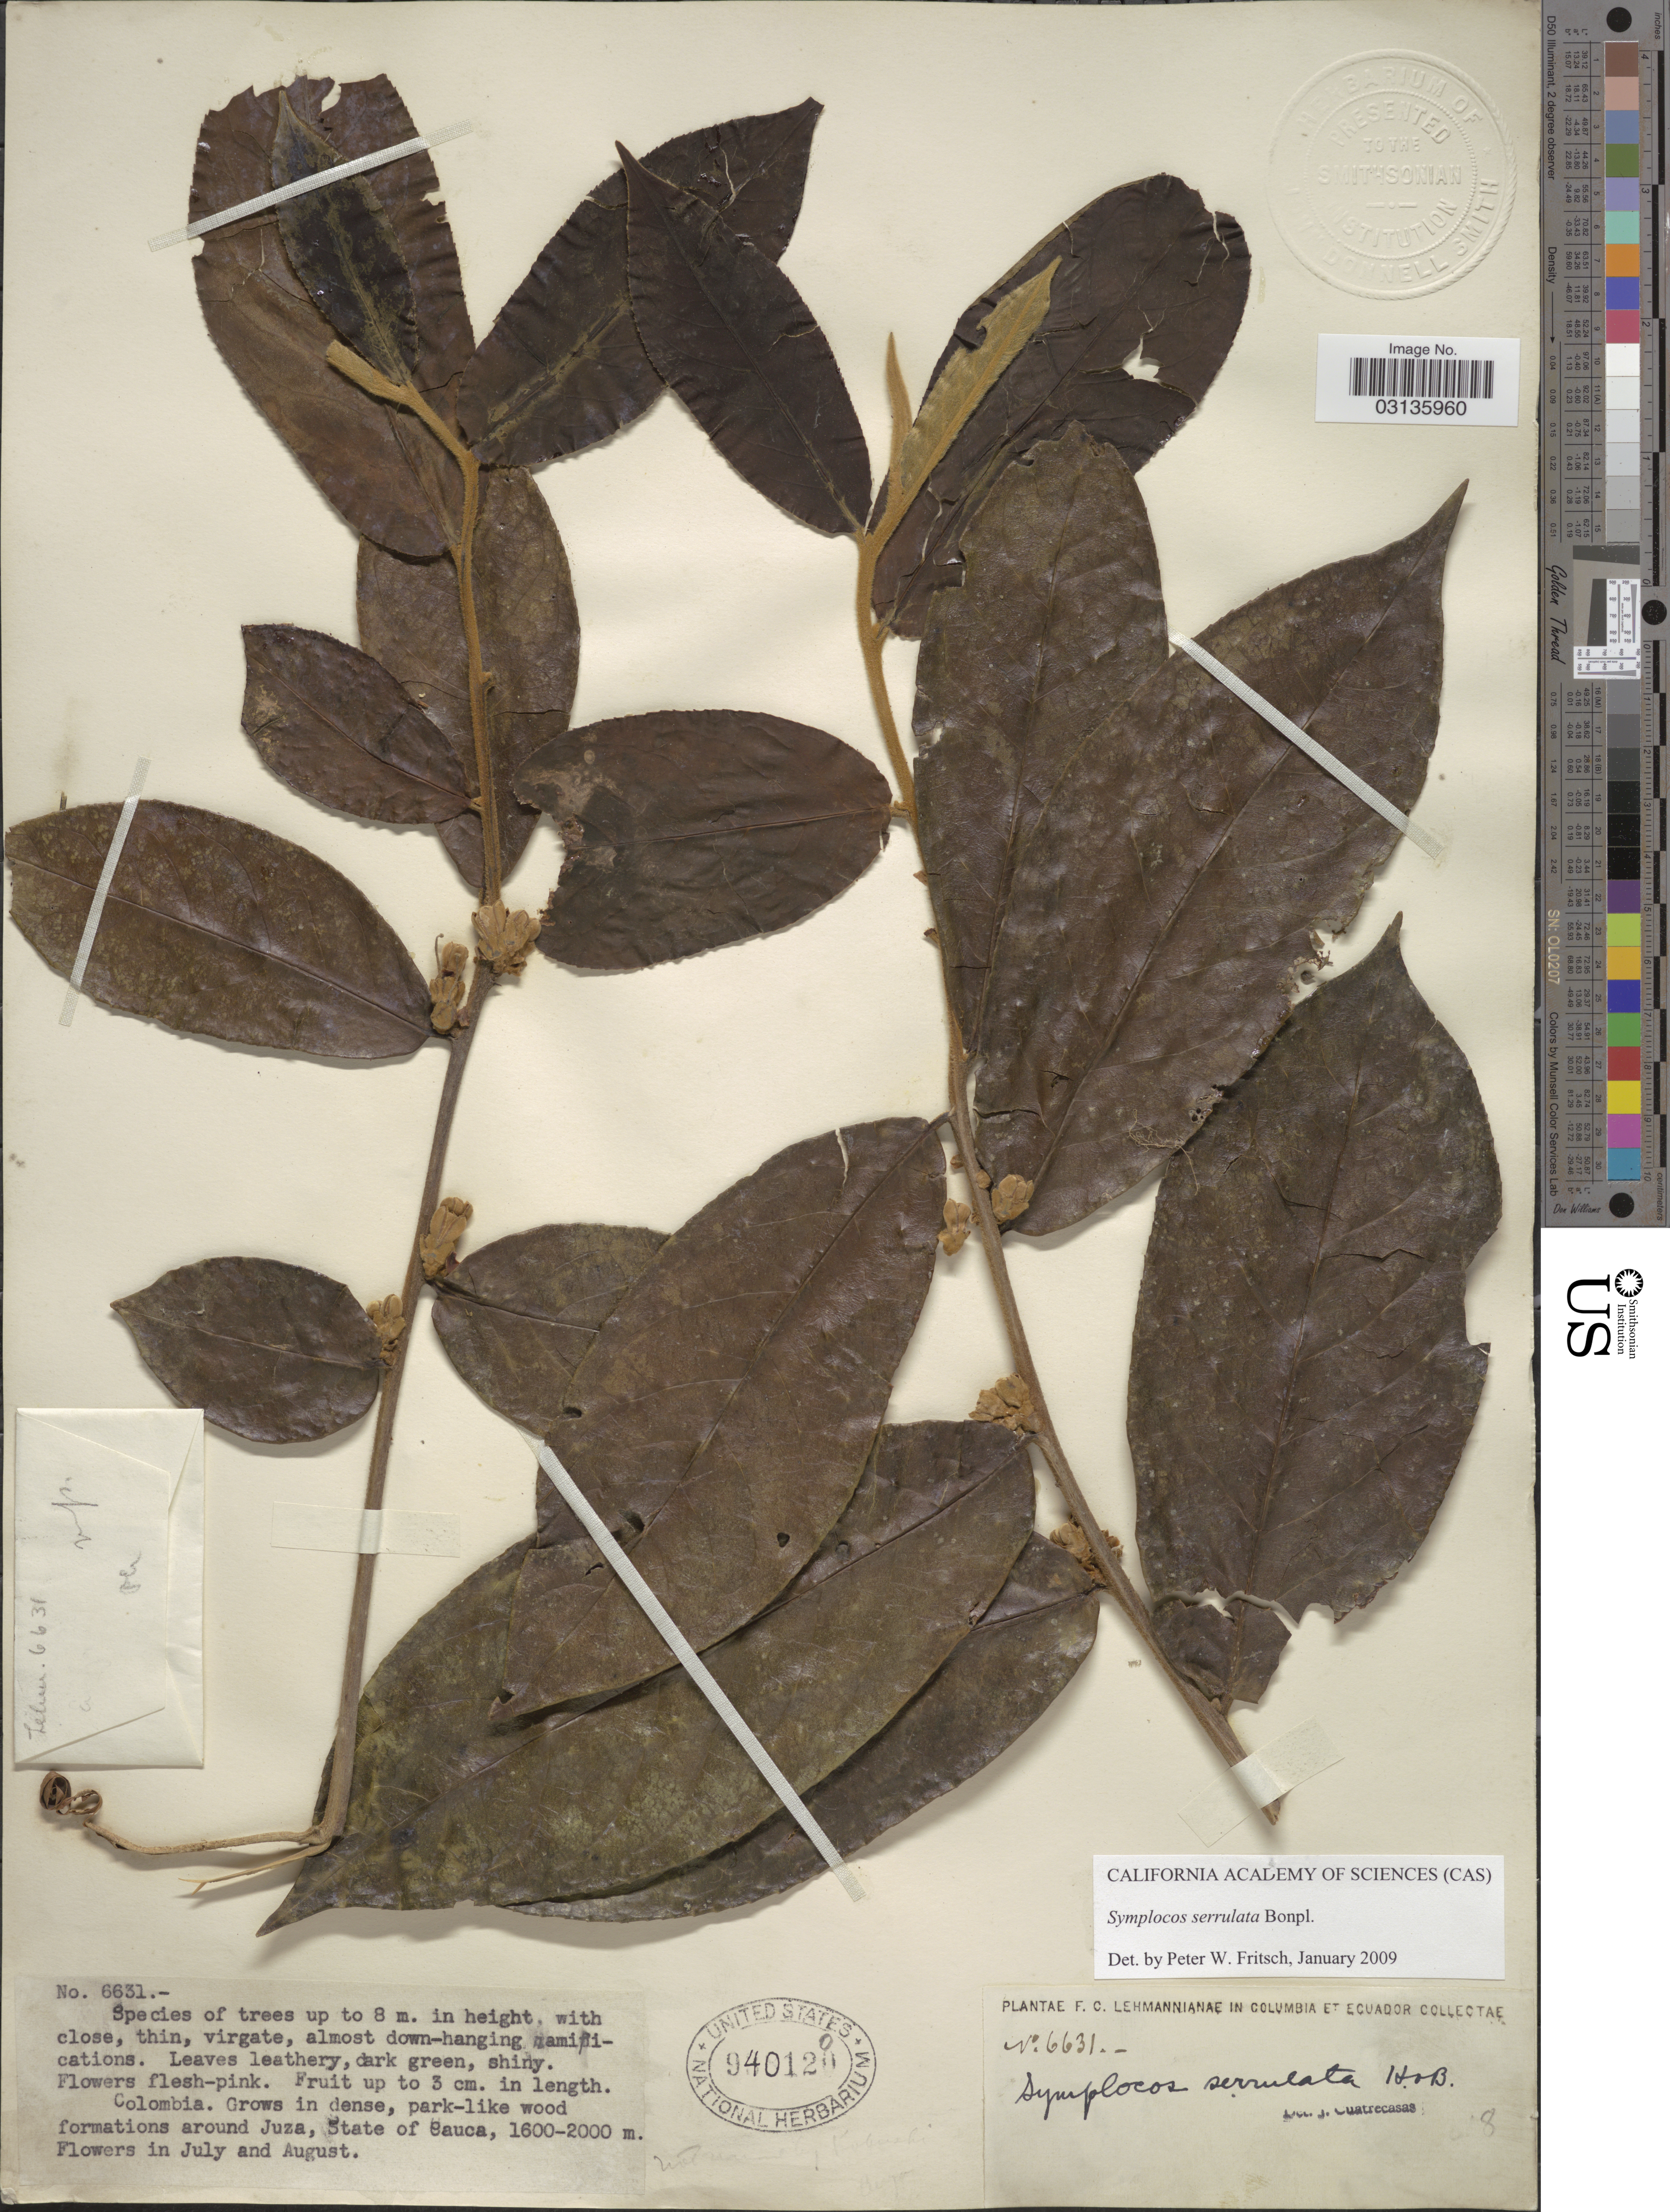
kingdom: Plantae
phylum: Tracheophyta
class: Magnoliopsida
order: Ericales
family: Symplocaceae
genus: Symplocos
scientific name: Symplocos serrulata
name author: Bonpl.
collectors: F. C. Lehmann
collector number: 6631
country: Colombia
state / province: Cauca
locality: Around Juza, State of Cauca.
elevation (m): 1600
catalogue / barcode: US 940120